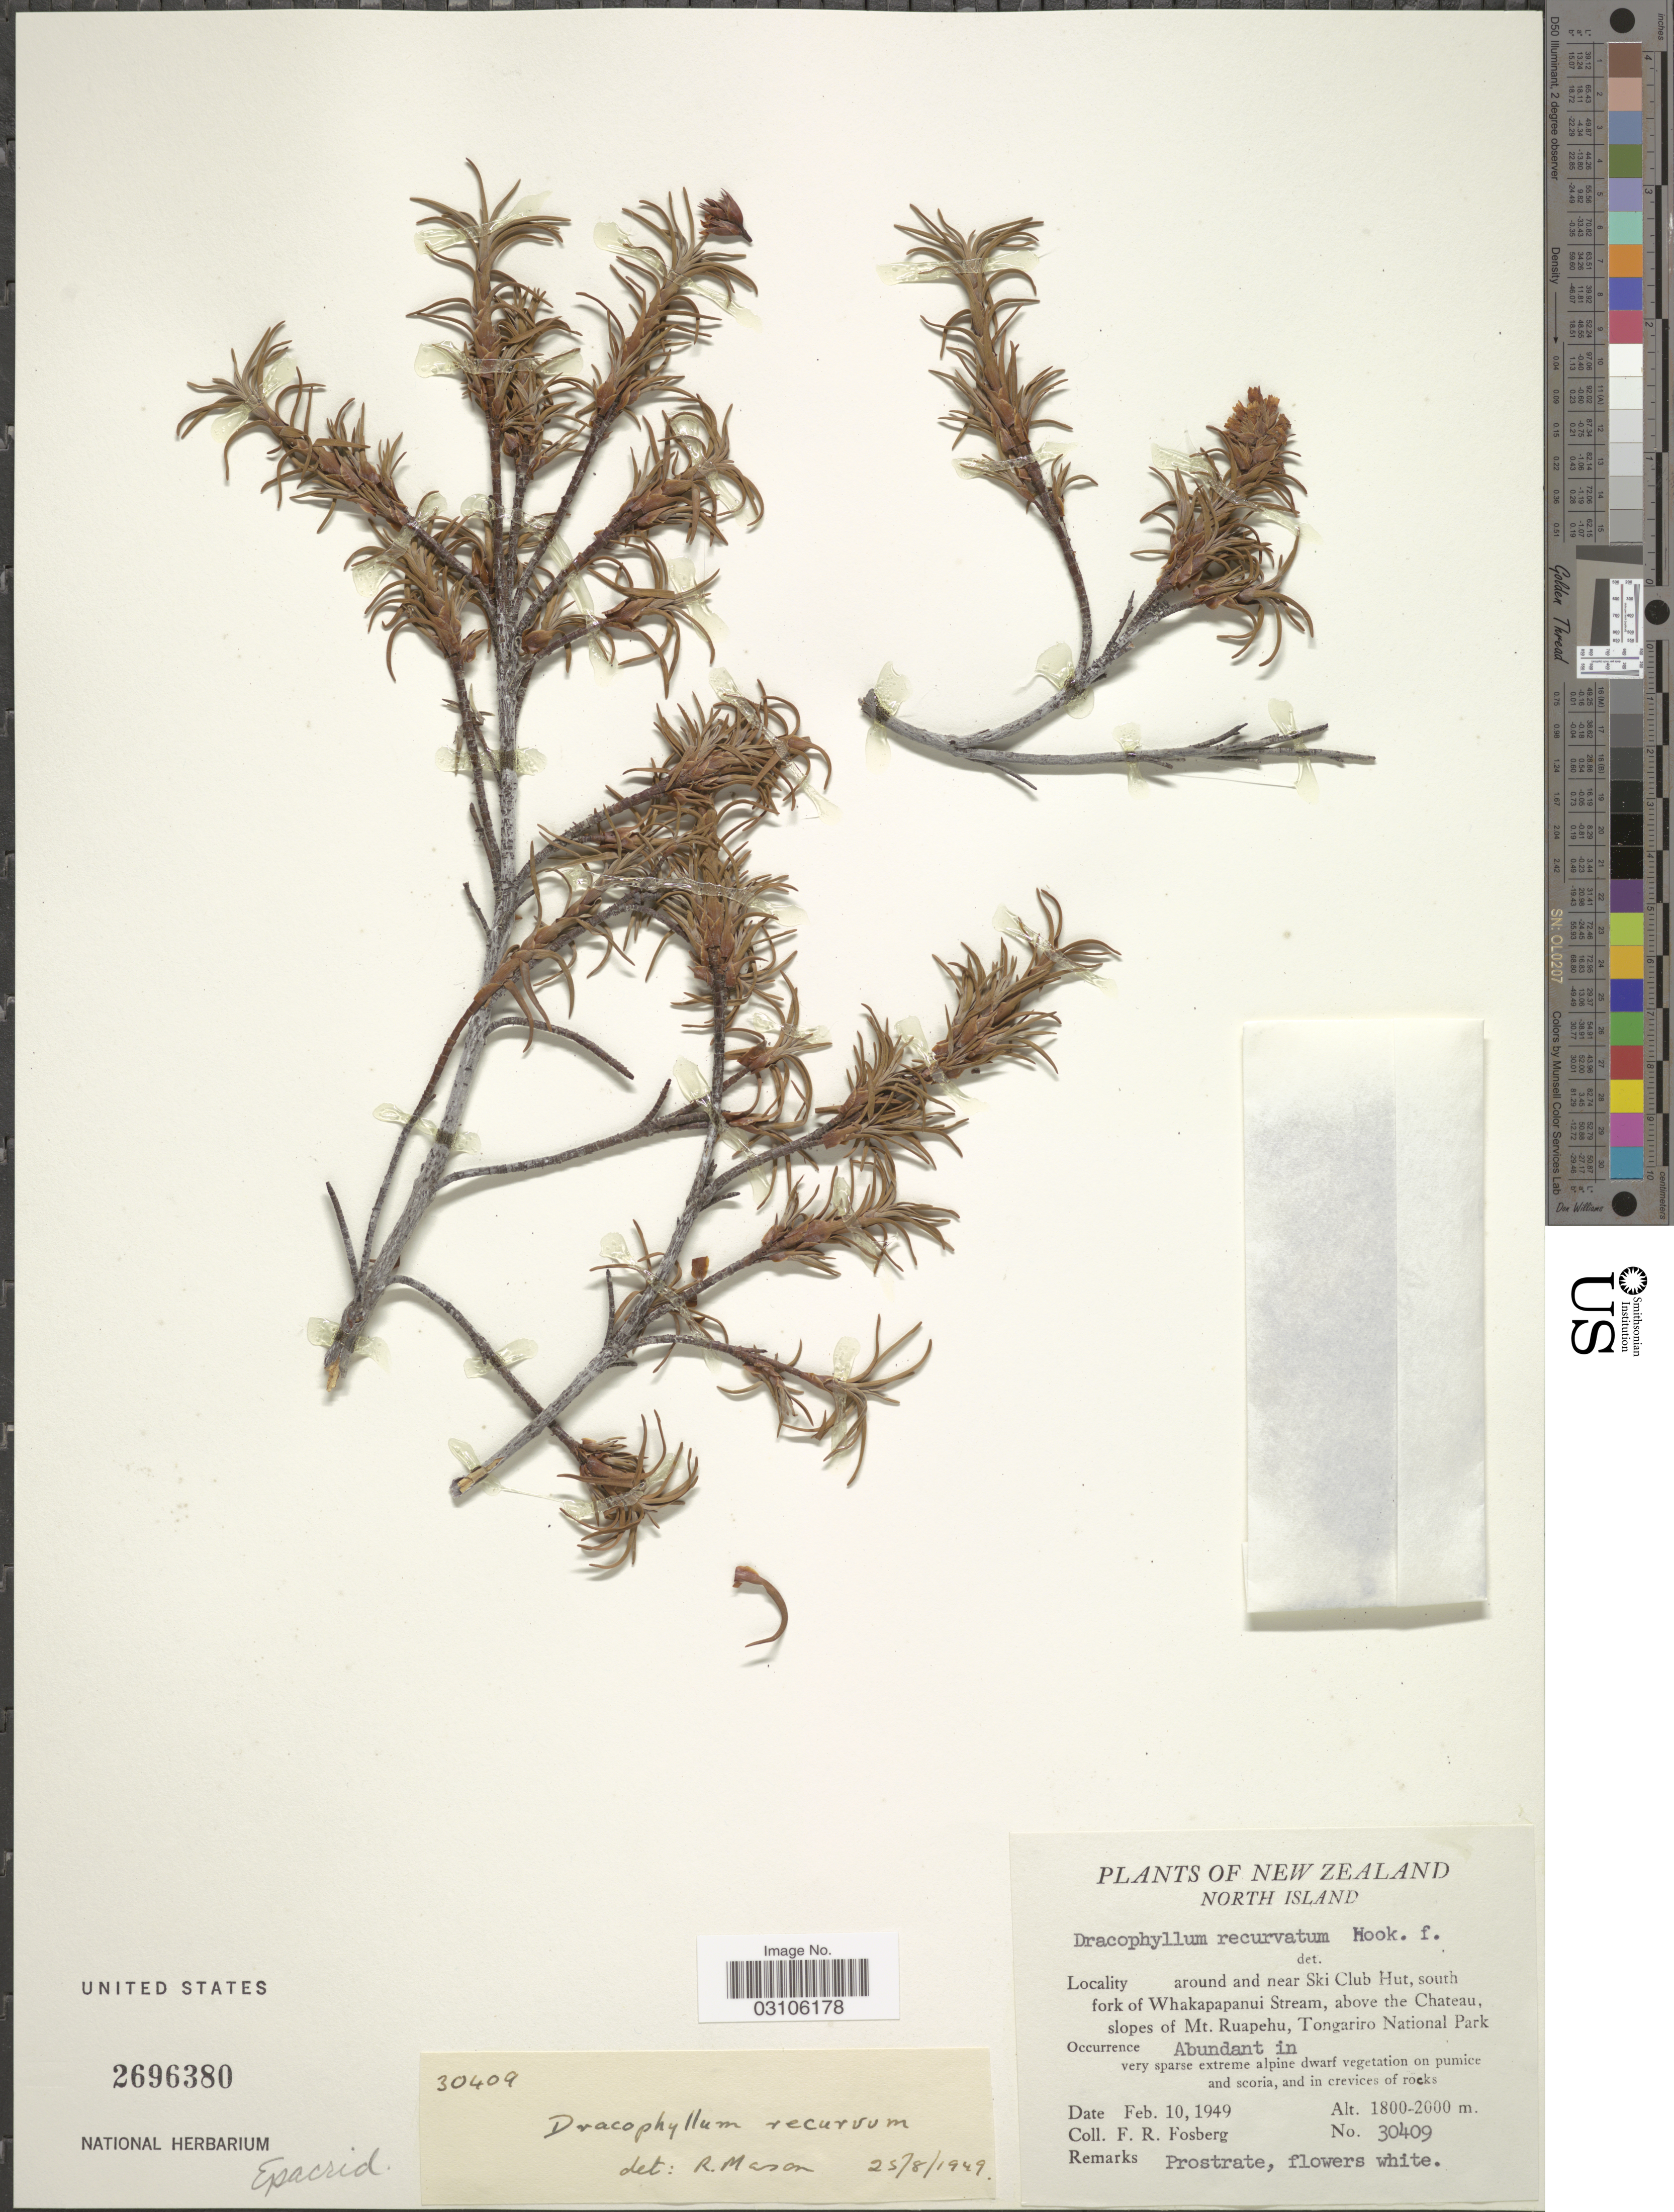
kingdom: Plantae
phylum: Tracheophyta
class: Magnoliopsida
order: Ericales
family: Ericaceae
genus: Dracophyllum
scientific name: Dracophyllum recurvum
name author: Hook. f.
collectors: F. R. Fosberg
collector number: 30409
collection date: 1949-02-10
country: New Zealand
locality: North Island. Around and near Ski Club Hut, south fork of Whakapapanui Stream, above the Chateau, slopes of Mt. Ruapehu, Tongariro National Park.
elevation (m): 1800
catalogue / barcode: US 2696380